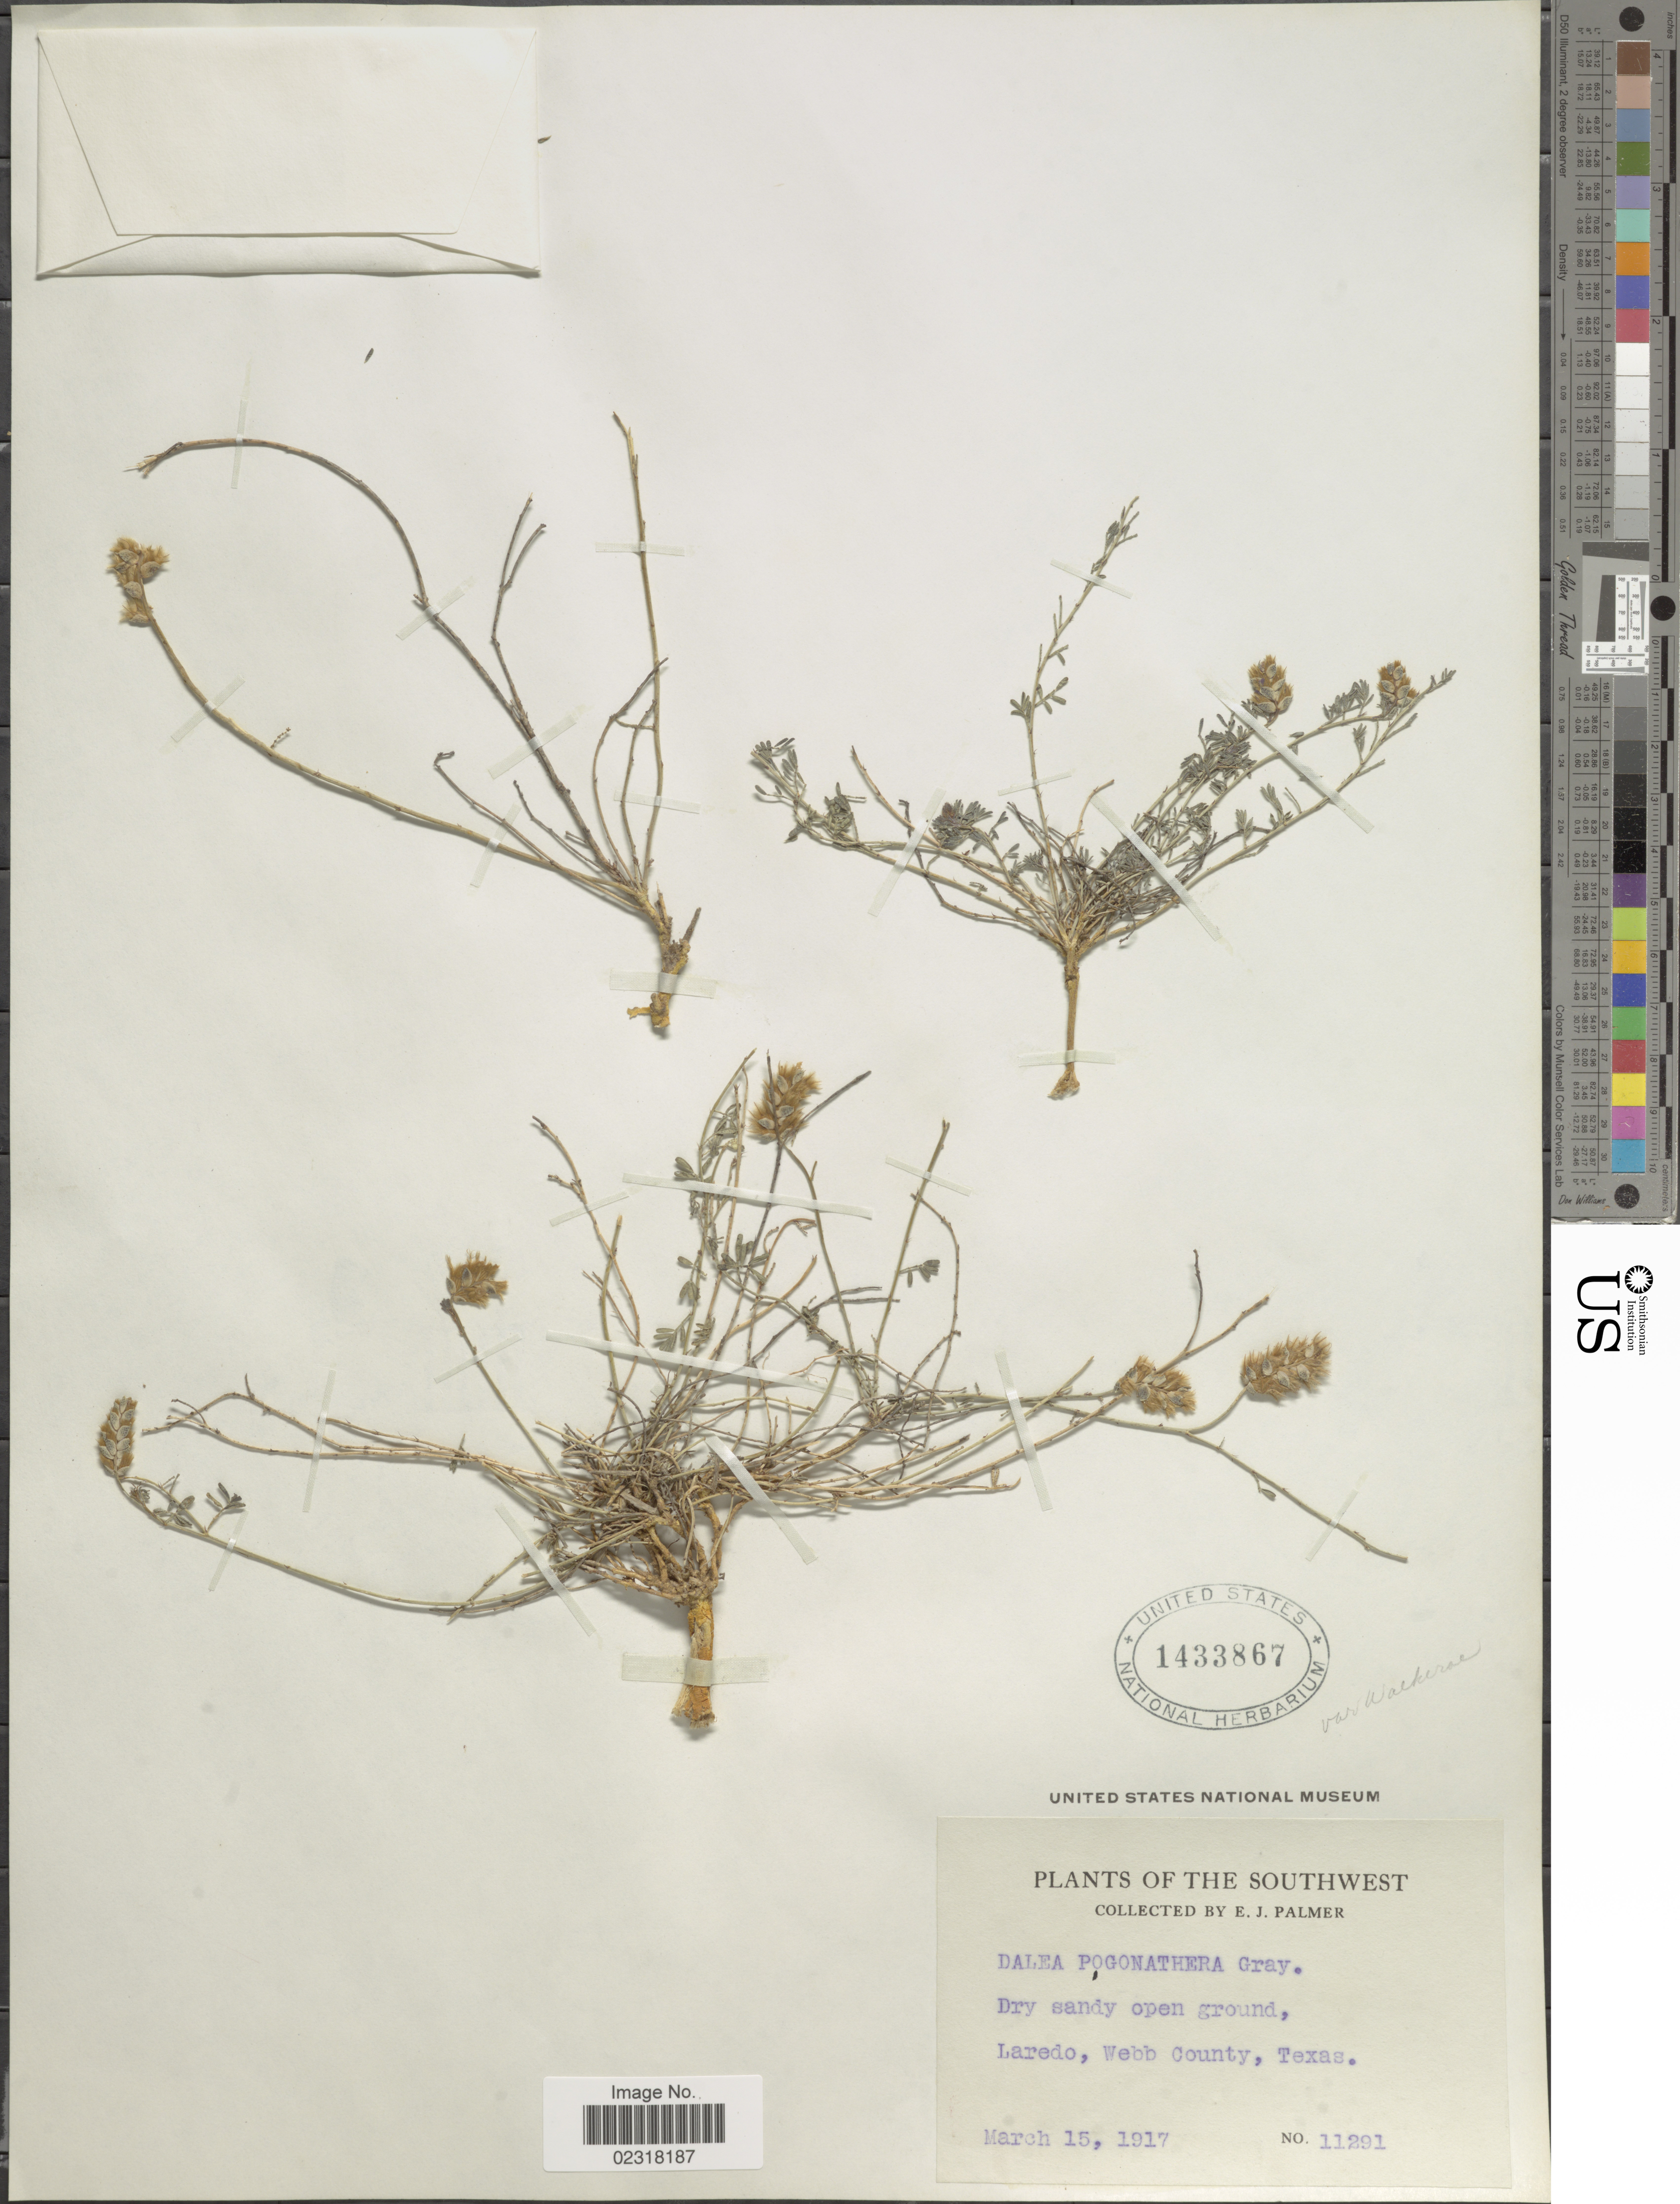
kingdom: Plantae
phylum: Tracheophyta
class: Magnoliopsida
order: Fabales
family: Fabaceae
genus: Dalea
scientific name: Dalea pogonathera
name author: A. Gray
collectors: E. J. Palmer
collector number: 11291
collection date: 1917-03-15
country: United States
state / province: Texas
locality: The Southwest, Dry sandy open ground, Laredo, Webb County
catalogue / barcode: US 1433867